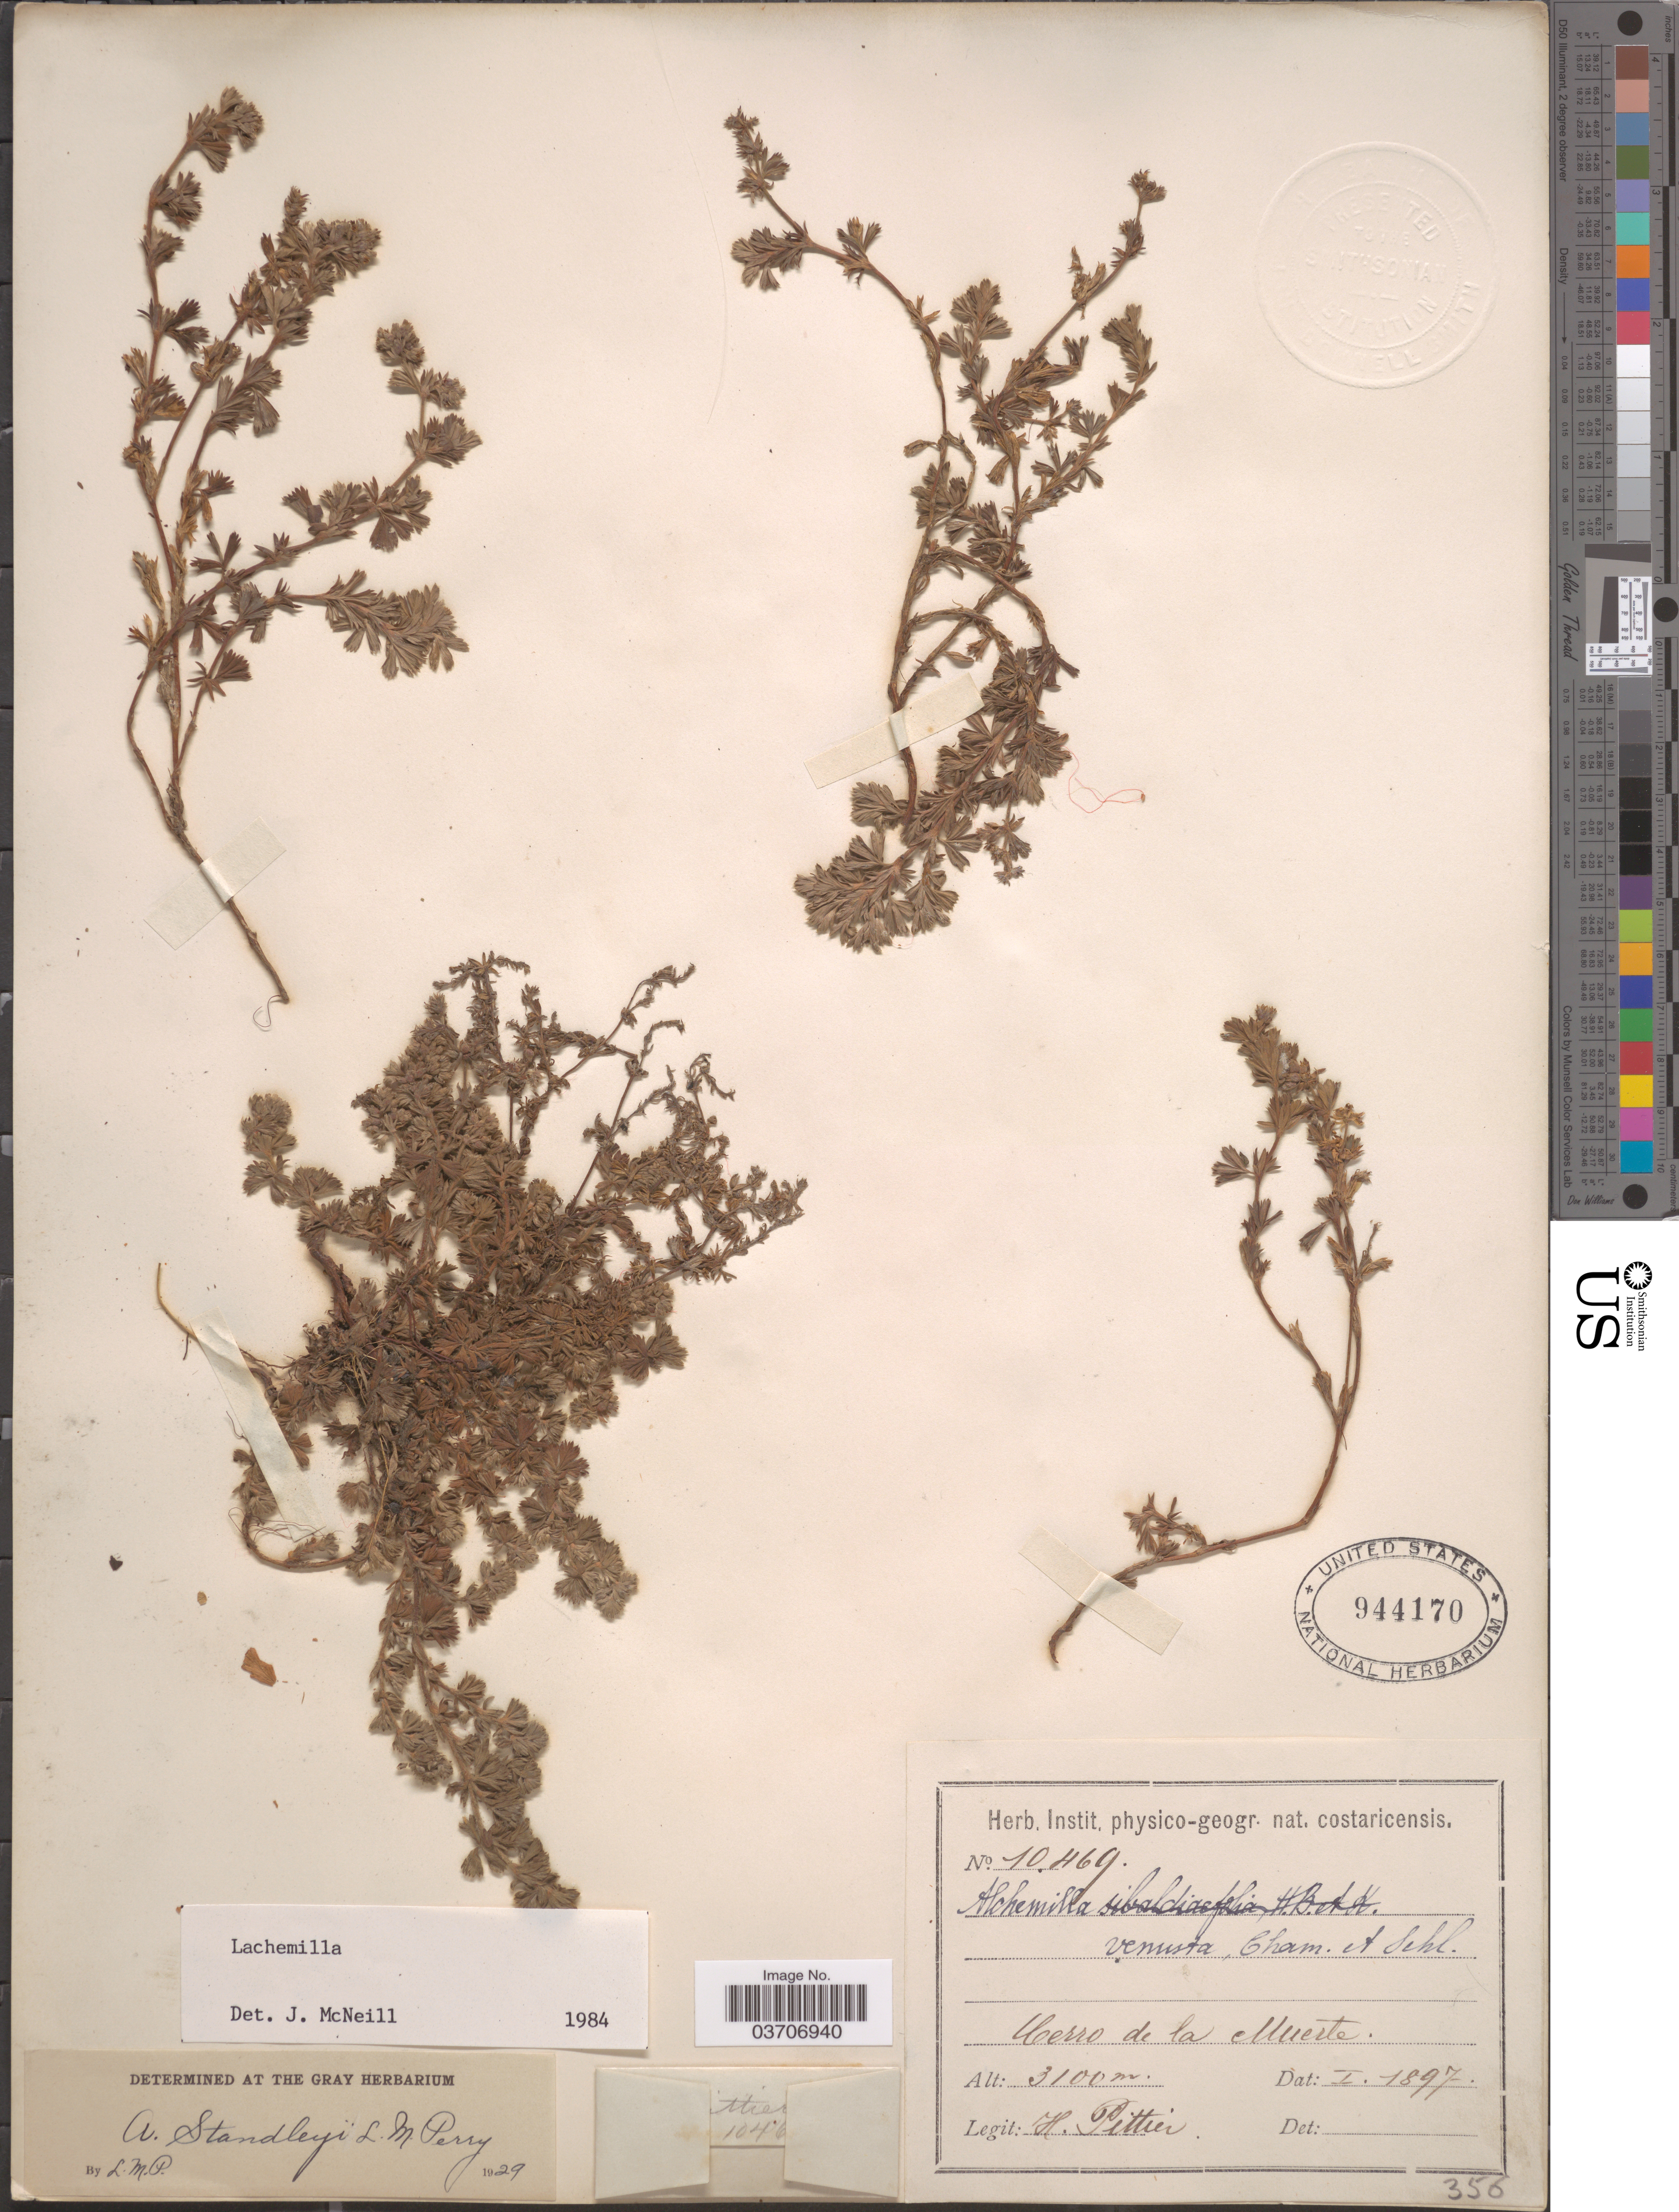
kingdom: Plantae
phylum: Tracheophyta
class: Magnoliopsida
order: Rosales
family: Rosaceae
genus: Lachemilla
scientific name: Lachemilla sp.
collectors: H. F. Pittier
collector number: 10469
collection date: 1897-01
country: Costa Rica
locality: Cerro de la Muerte.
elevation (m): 3100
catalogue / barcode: US 944170